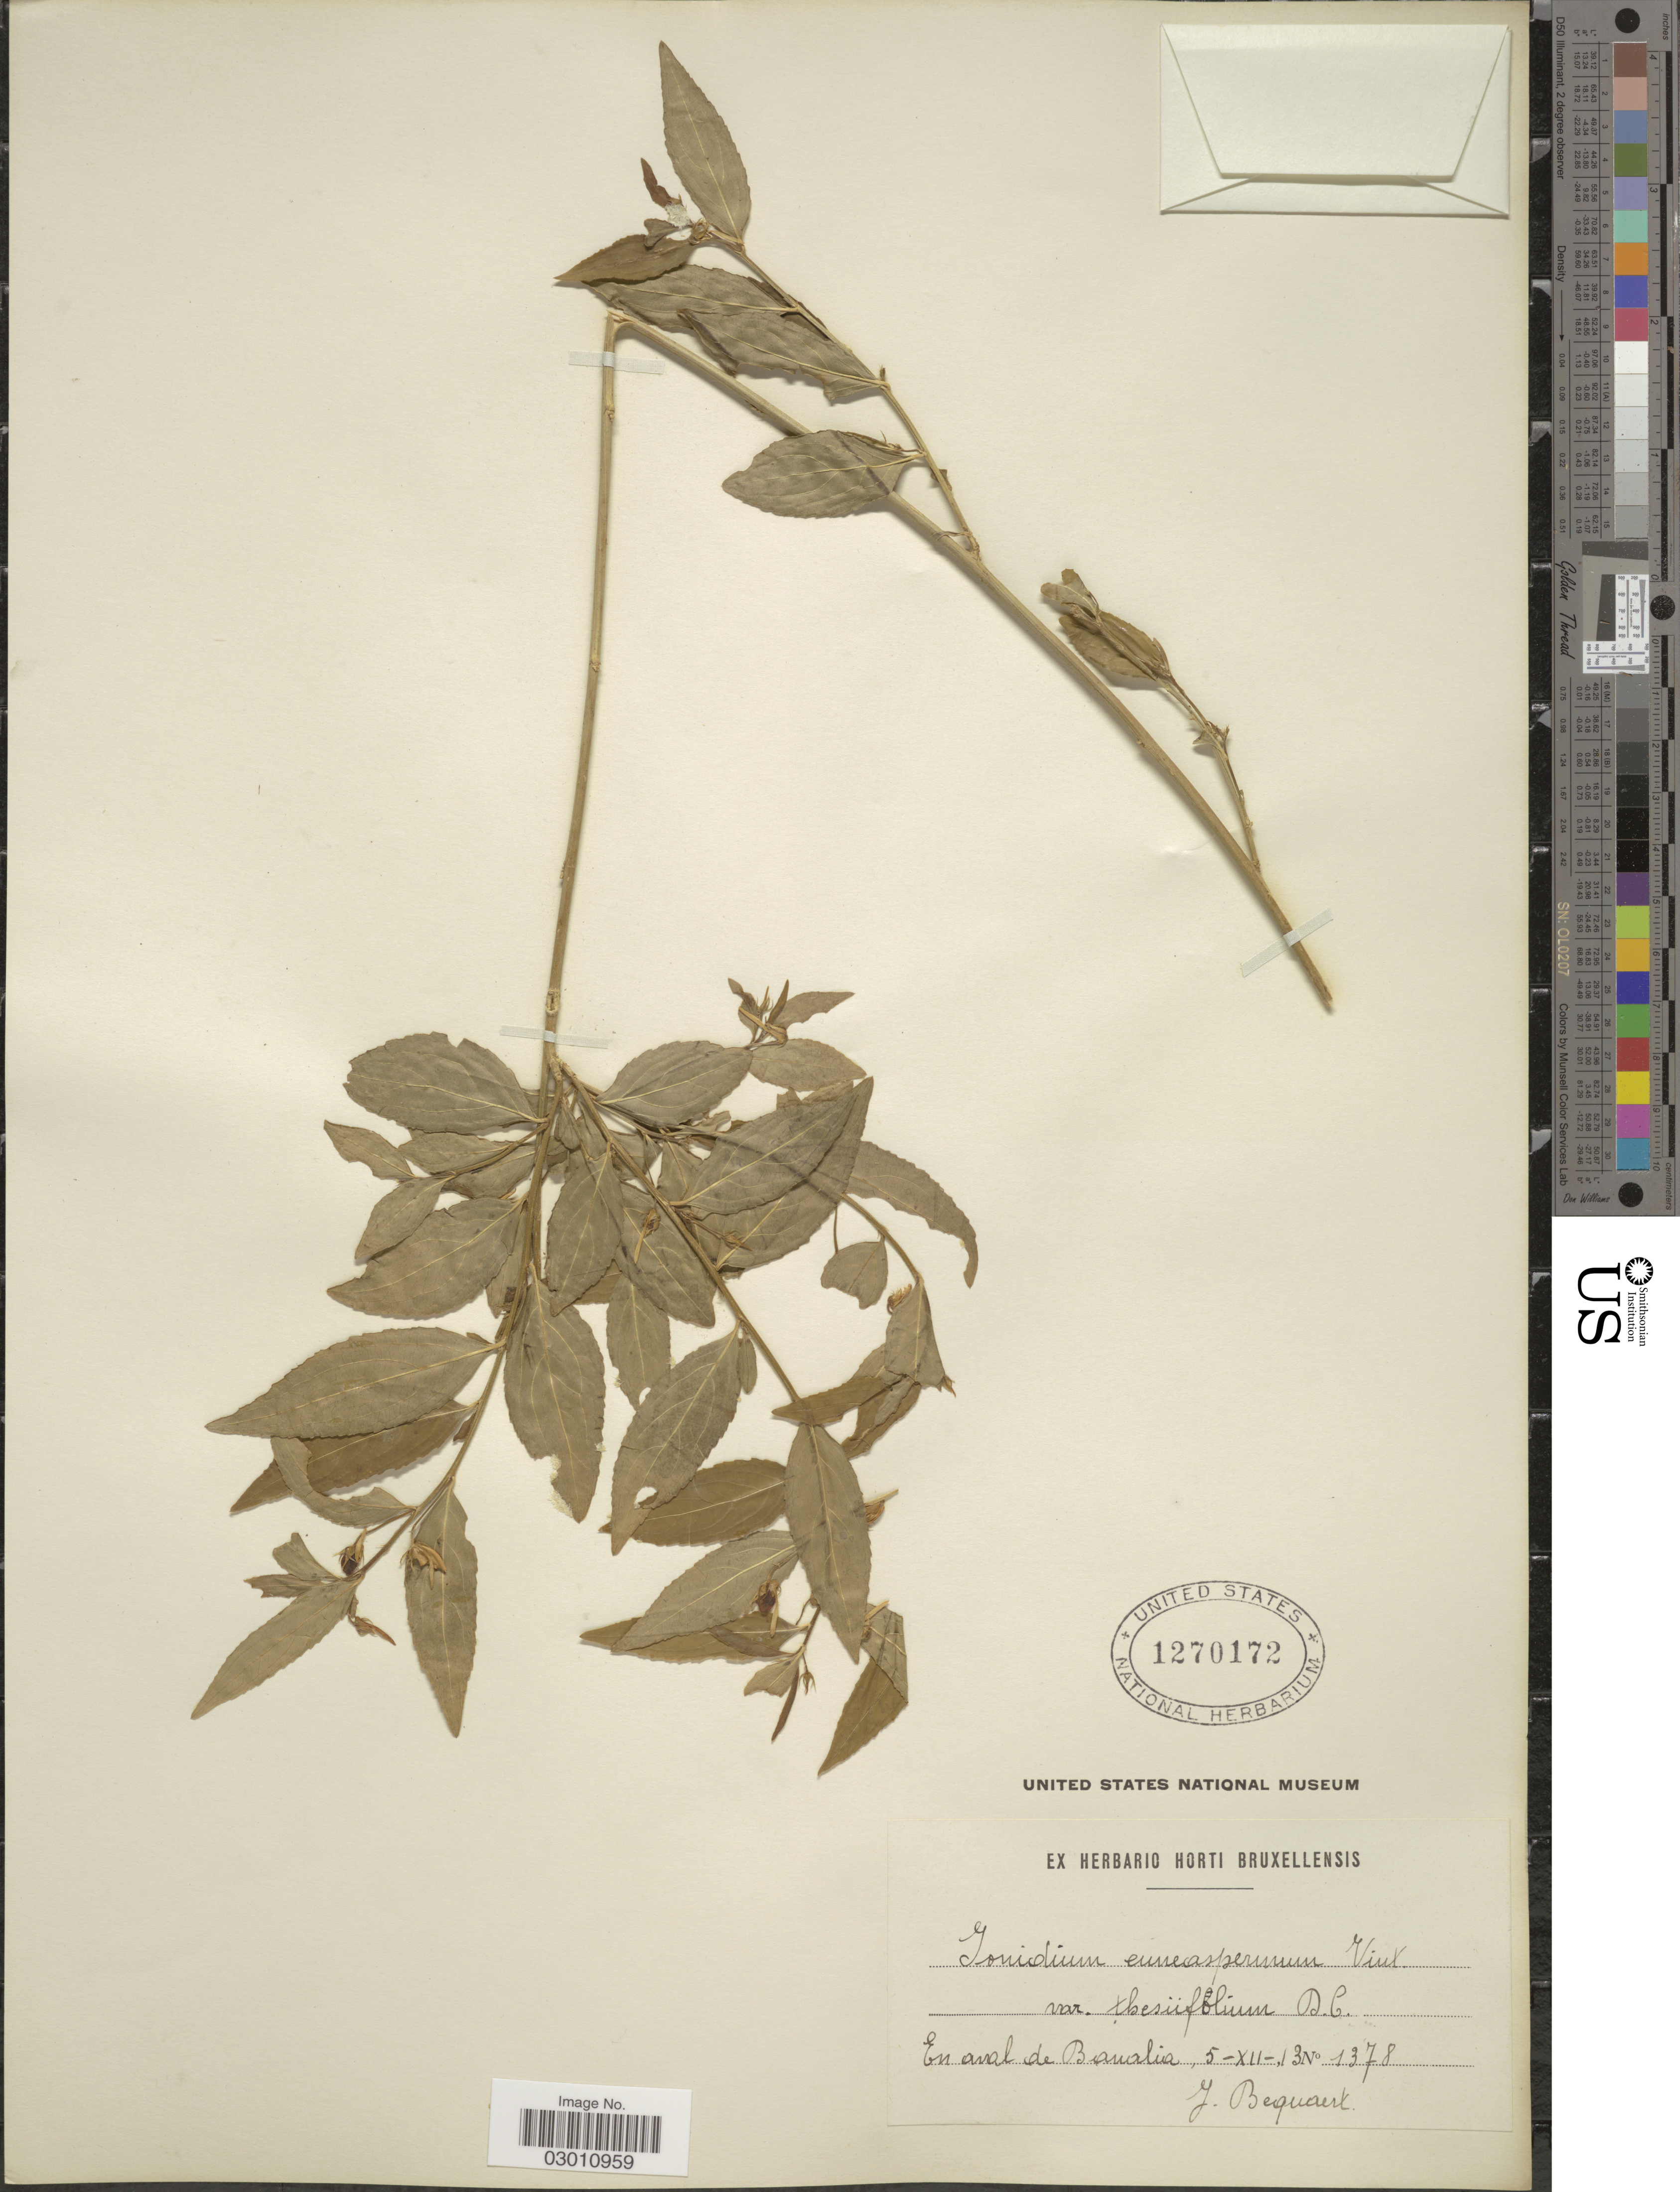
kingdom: Plantae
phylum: Tracheophyta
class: Magnoliopsida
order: Malpighiales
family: Violaceae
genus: Pigea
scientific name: Pigea enneasperma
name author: (L.) P.I. Forst.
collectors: J. Bequaert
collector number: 1378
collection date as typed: Transcribed d/m/y: 5/12/13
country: Congo, Democratic Republic of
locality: En aval de Banalia.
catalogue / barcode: US 1270172